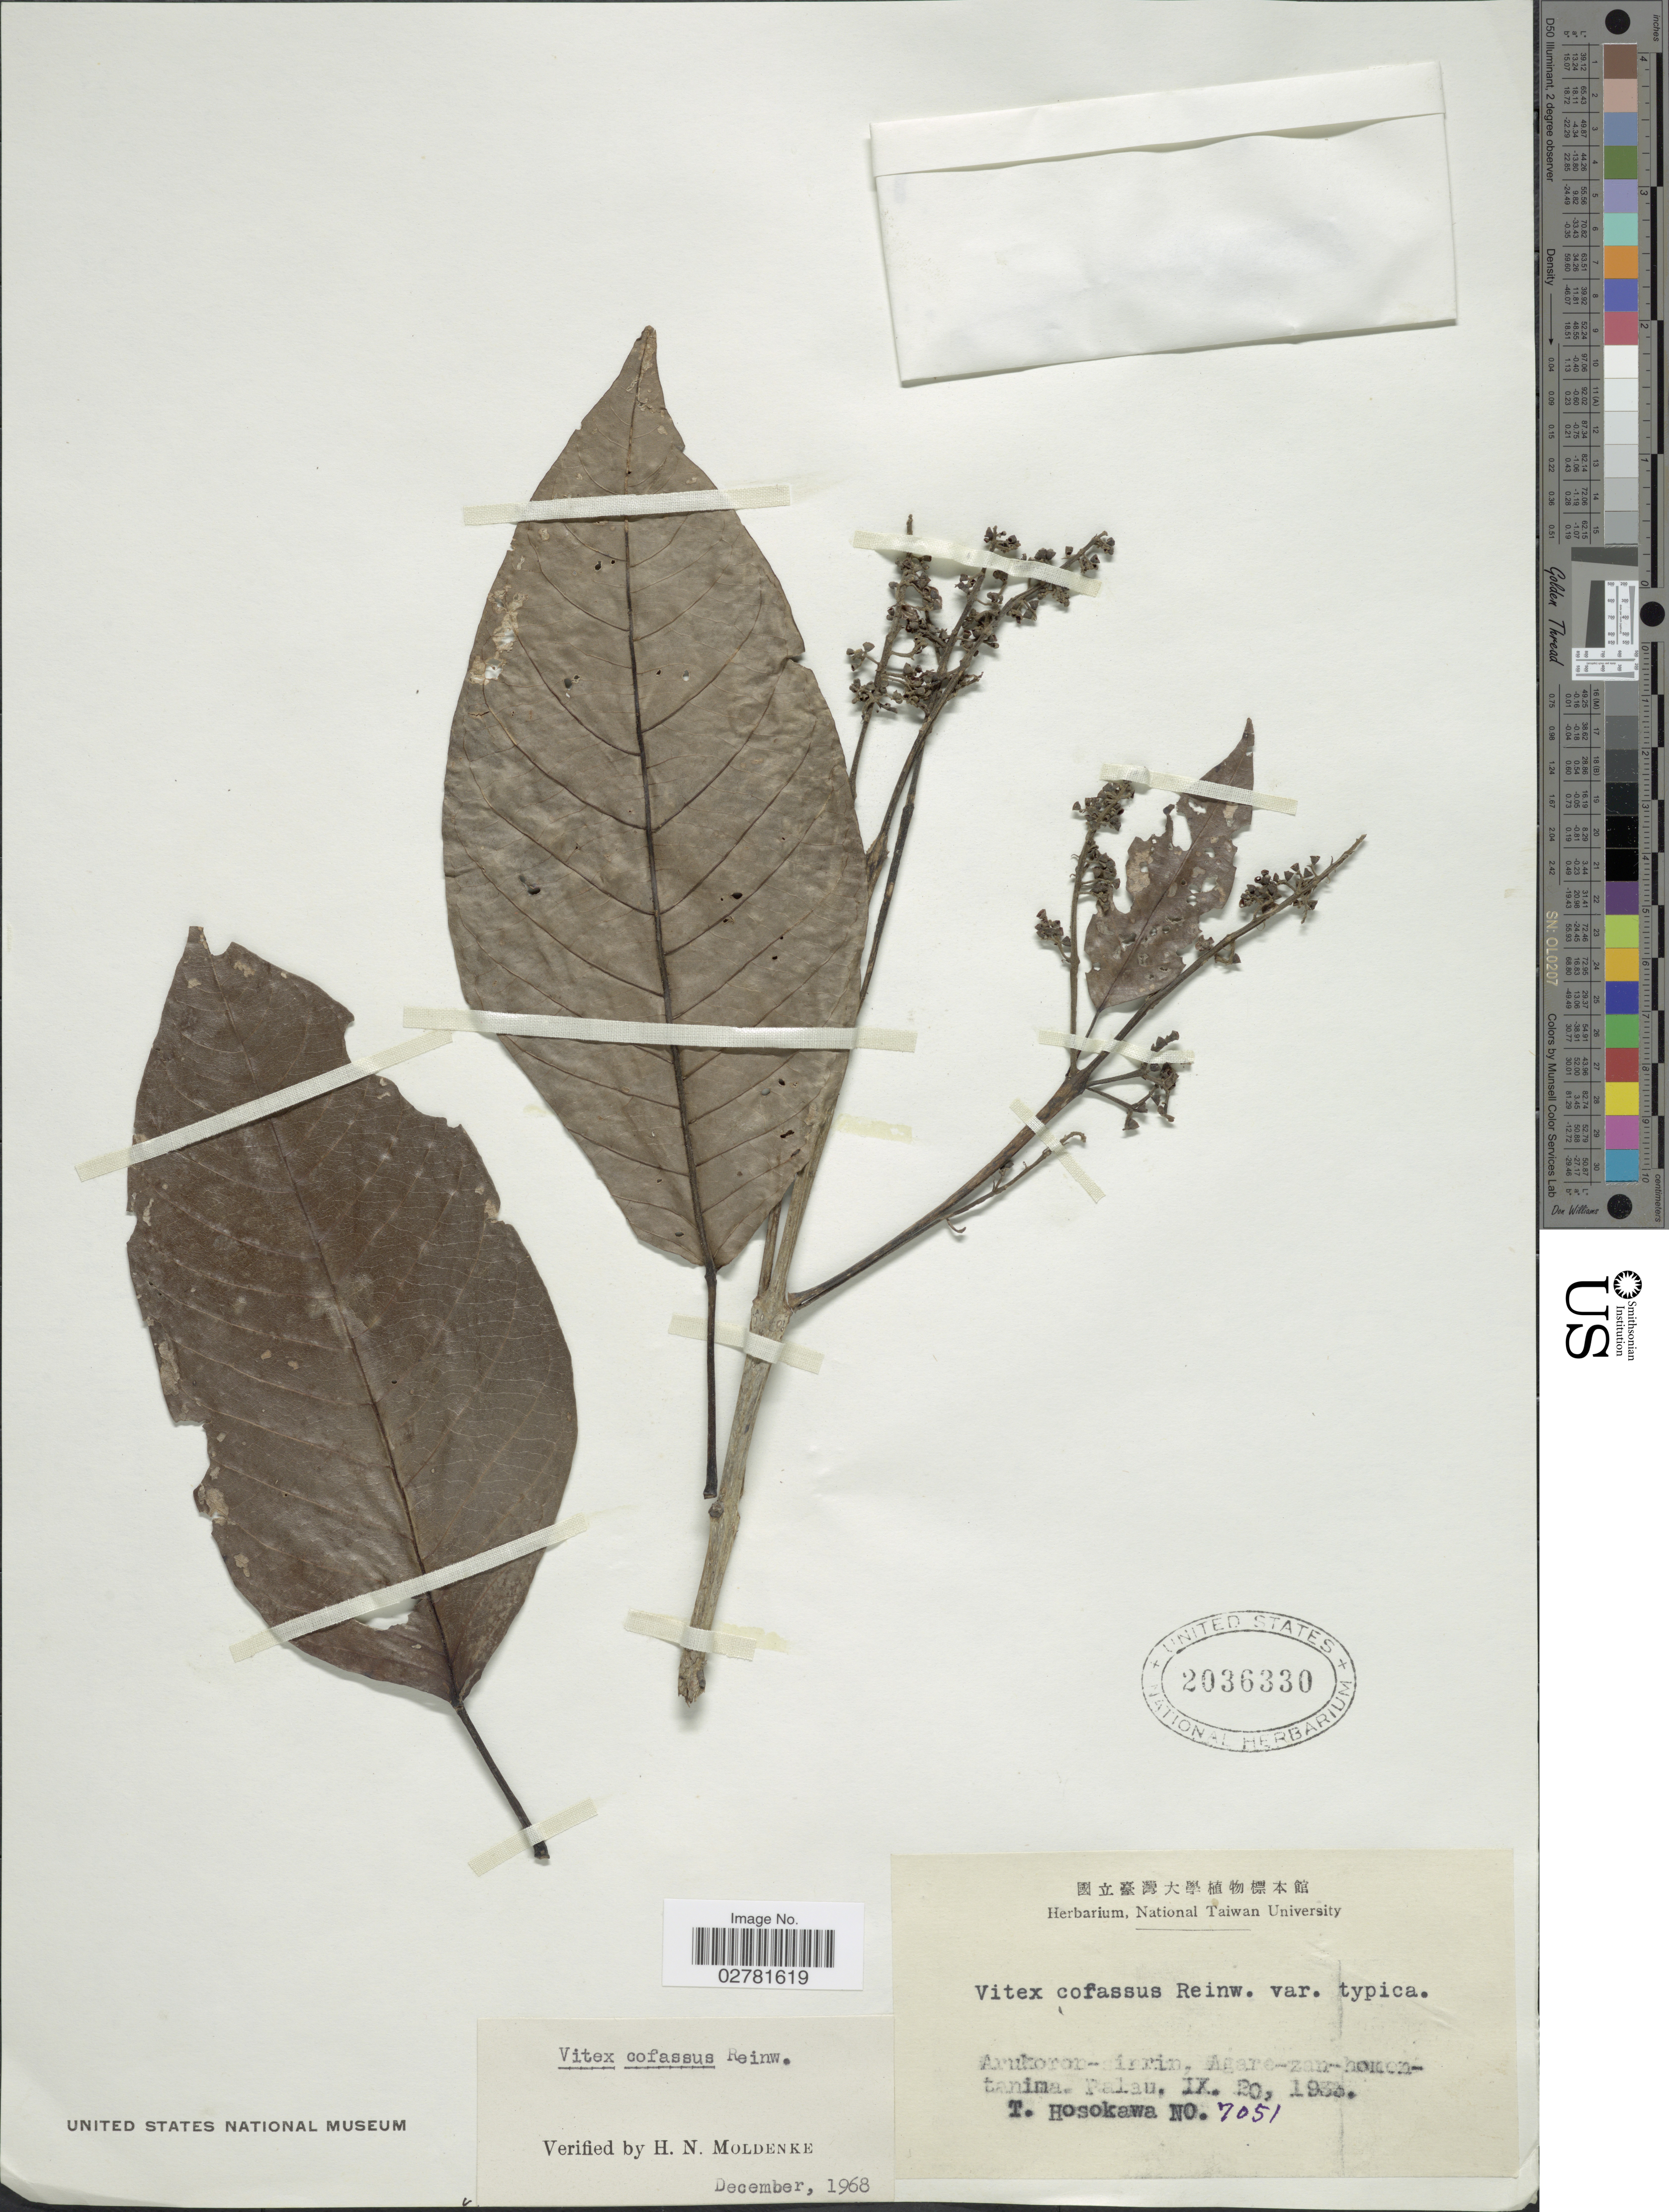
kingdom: Plantae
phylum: Tracheophyta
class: Magnoliopsida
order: Lamiales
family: Lamiaceae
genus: Vitex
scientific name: Vitex cofassus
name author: Reinw. ex Blume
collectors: T. Hosokawa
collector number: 7051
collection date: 1933-09-20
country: Palau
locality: Arukoron-sinxin [interpreted], Agare-zan-homentanima. Palau.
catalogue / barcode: US 2036330